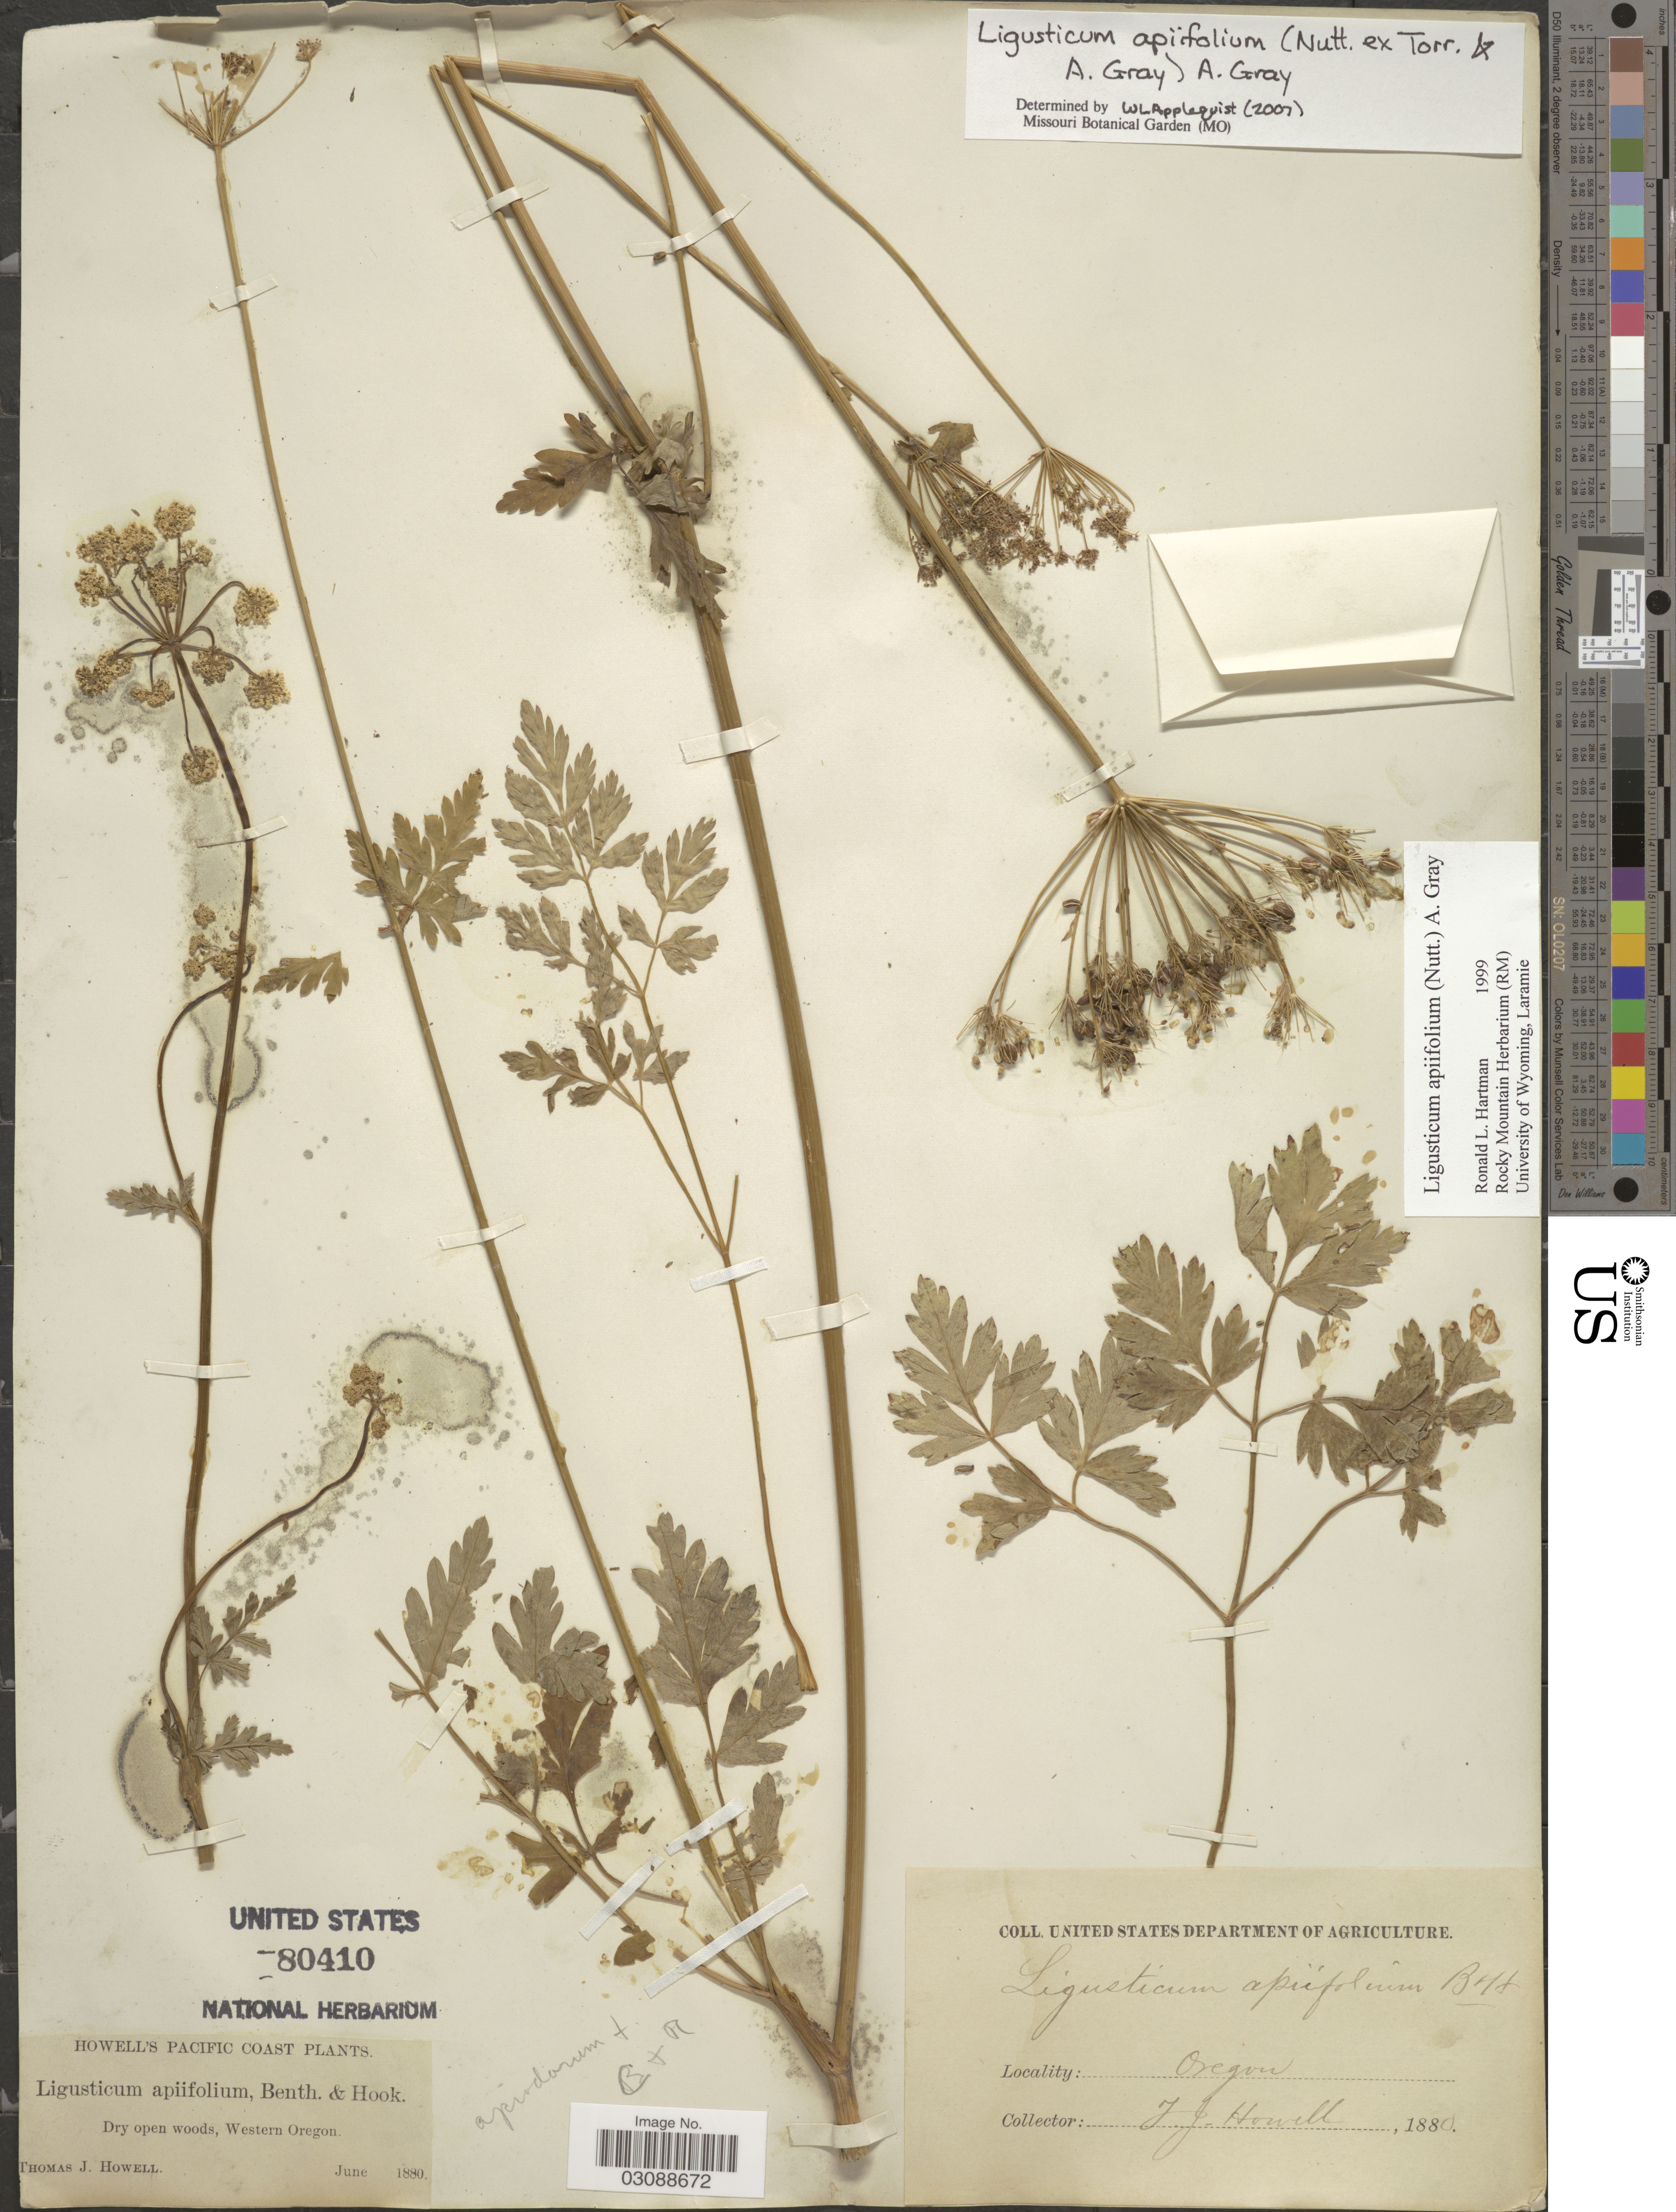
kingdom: Plantae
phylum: Tracheophyta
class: Magnoliopsida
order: Apiales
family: Apiaceae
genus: Ligusticum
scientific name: Ligusticum apiifolium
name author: (Nutt. ex Torr. & A. Gray) A. Gray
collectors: T. J. Howell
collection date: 1880-06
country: United States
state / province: Oregon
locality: Pacific Coast. Western Oregon.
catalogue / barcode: US 80410